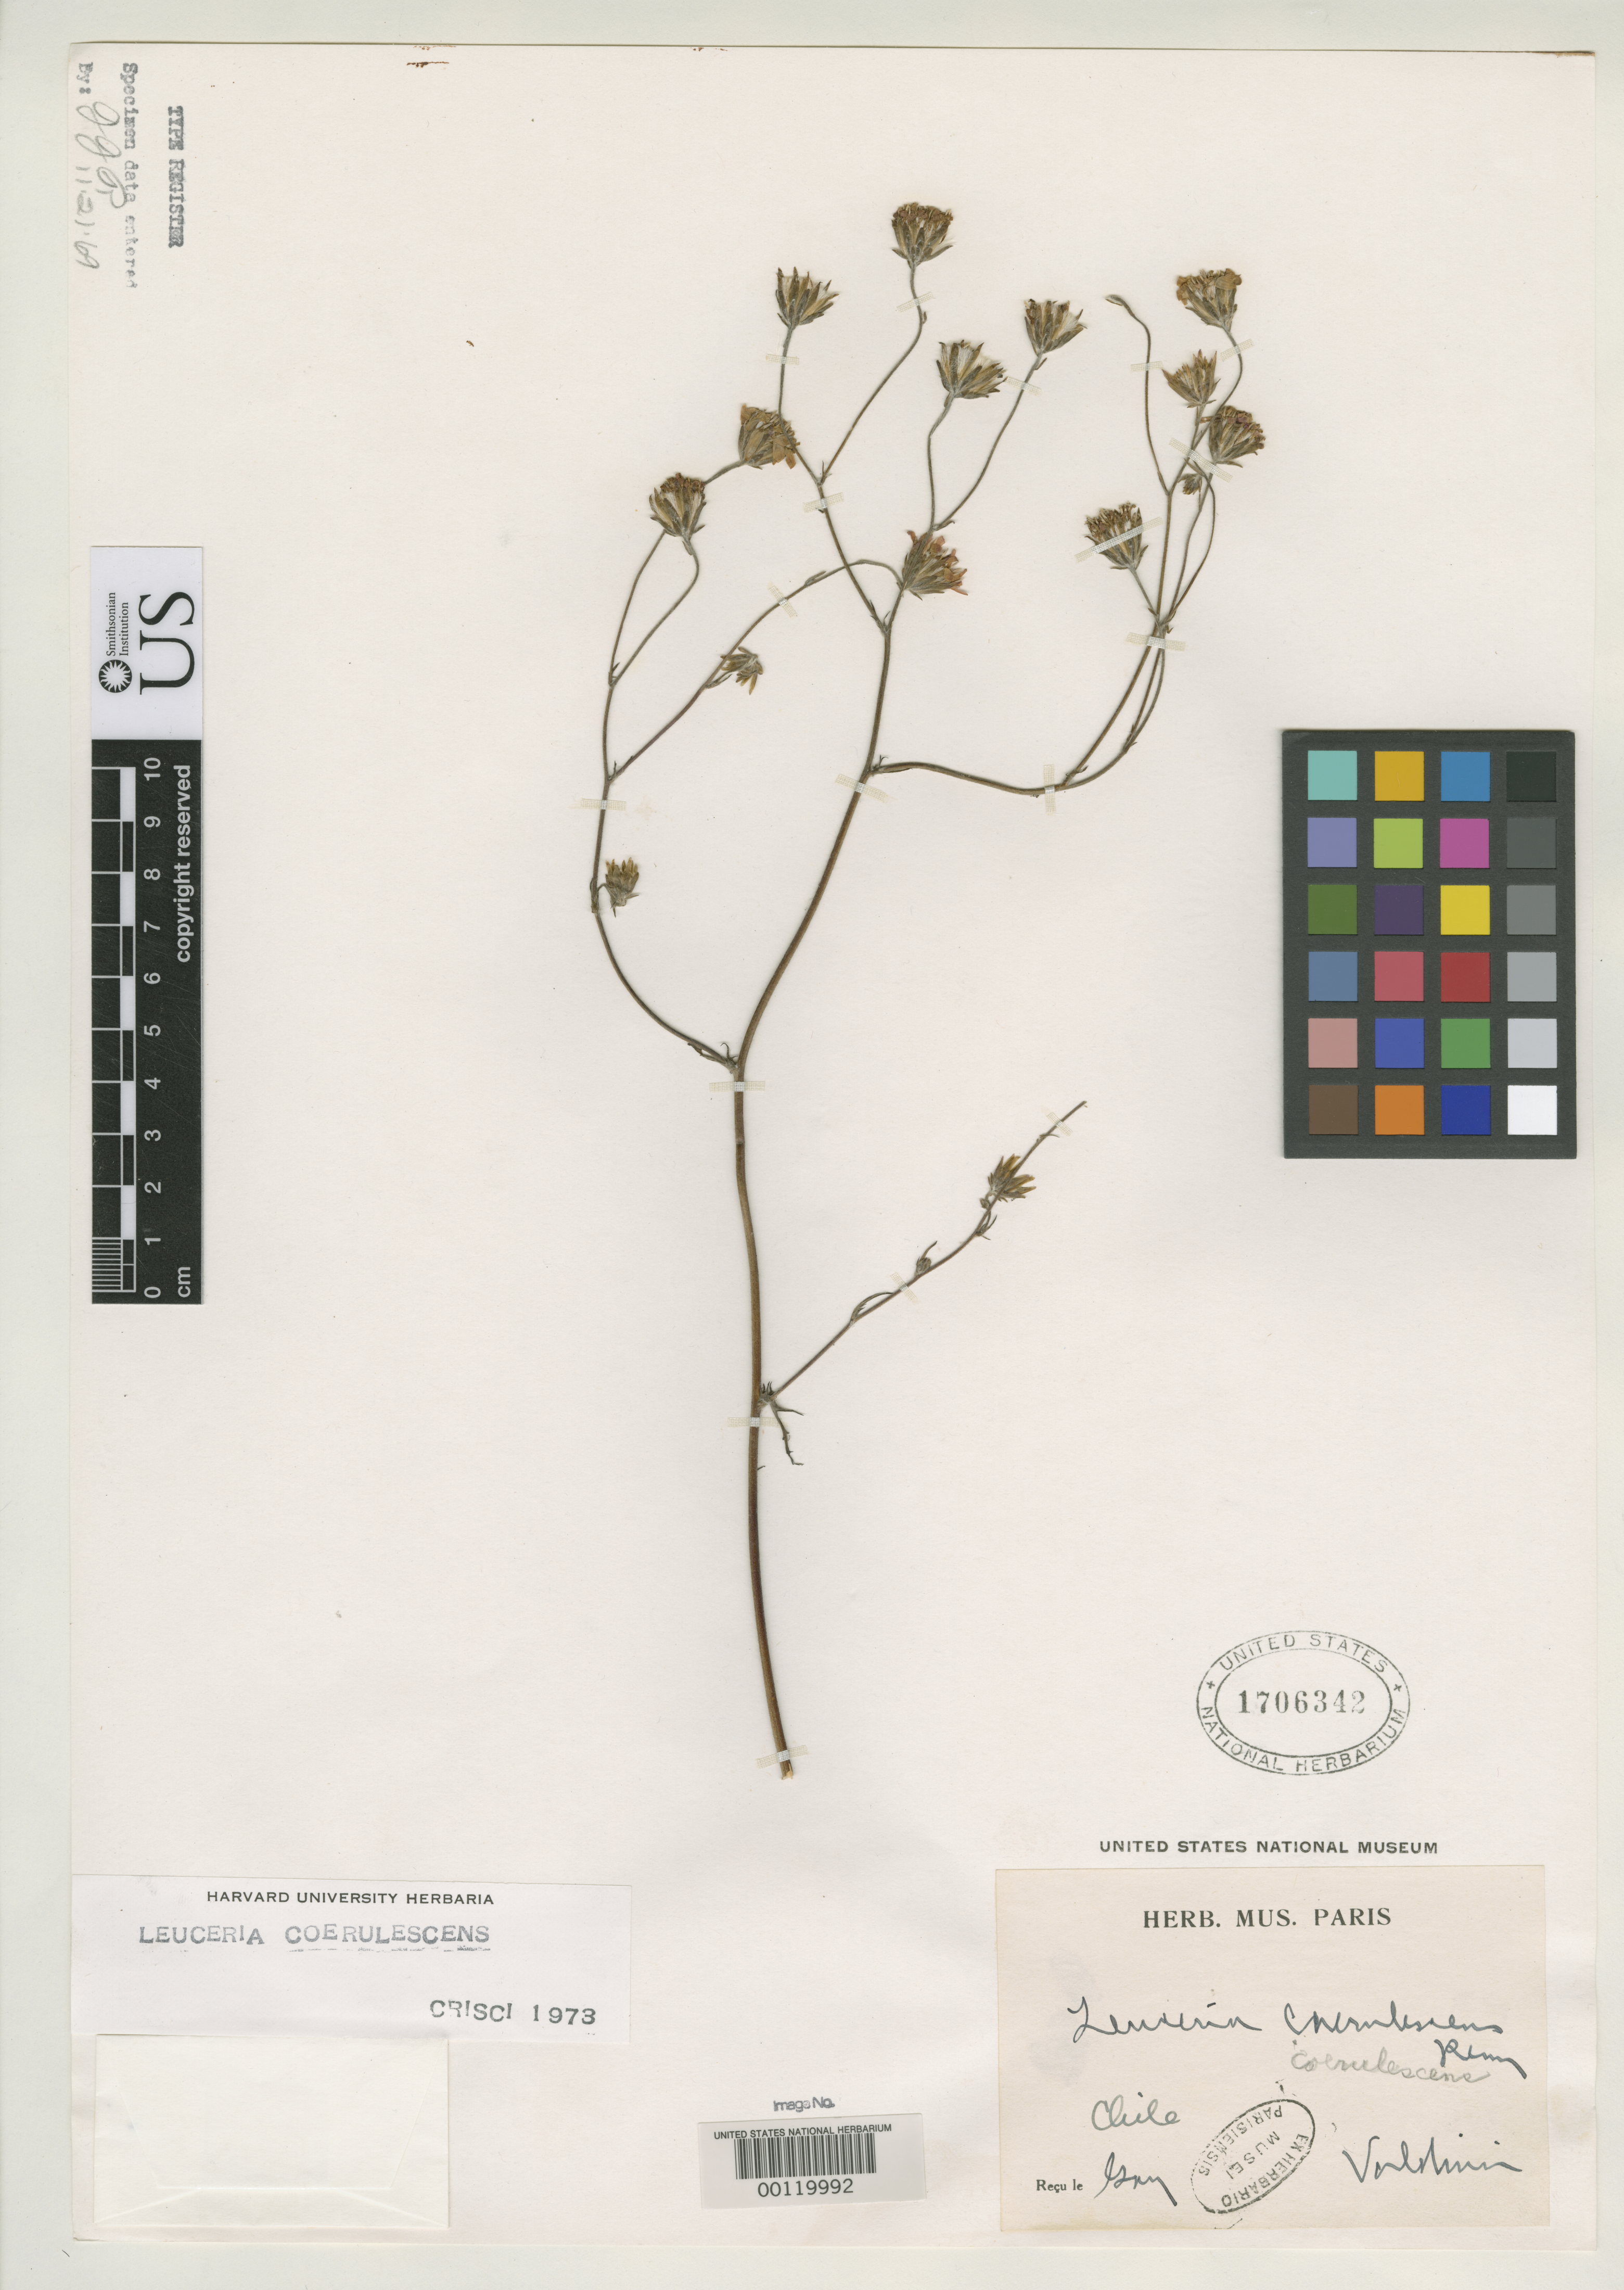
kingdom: Plantae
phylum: Tracheophyta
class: Magnoliopsida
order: Asterales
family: Asteraceae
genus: Leucheria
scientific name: Leucheria coerulescens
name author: J. Rémy in Gay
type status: Type Collection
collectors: C. Gay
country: Chile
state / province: Región Metropolitana (RM)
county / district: Santiago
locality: Quillota.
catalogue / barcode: US 1706342